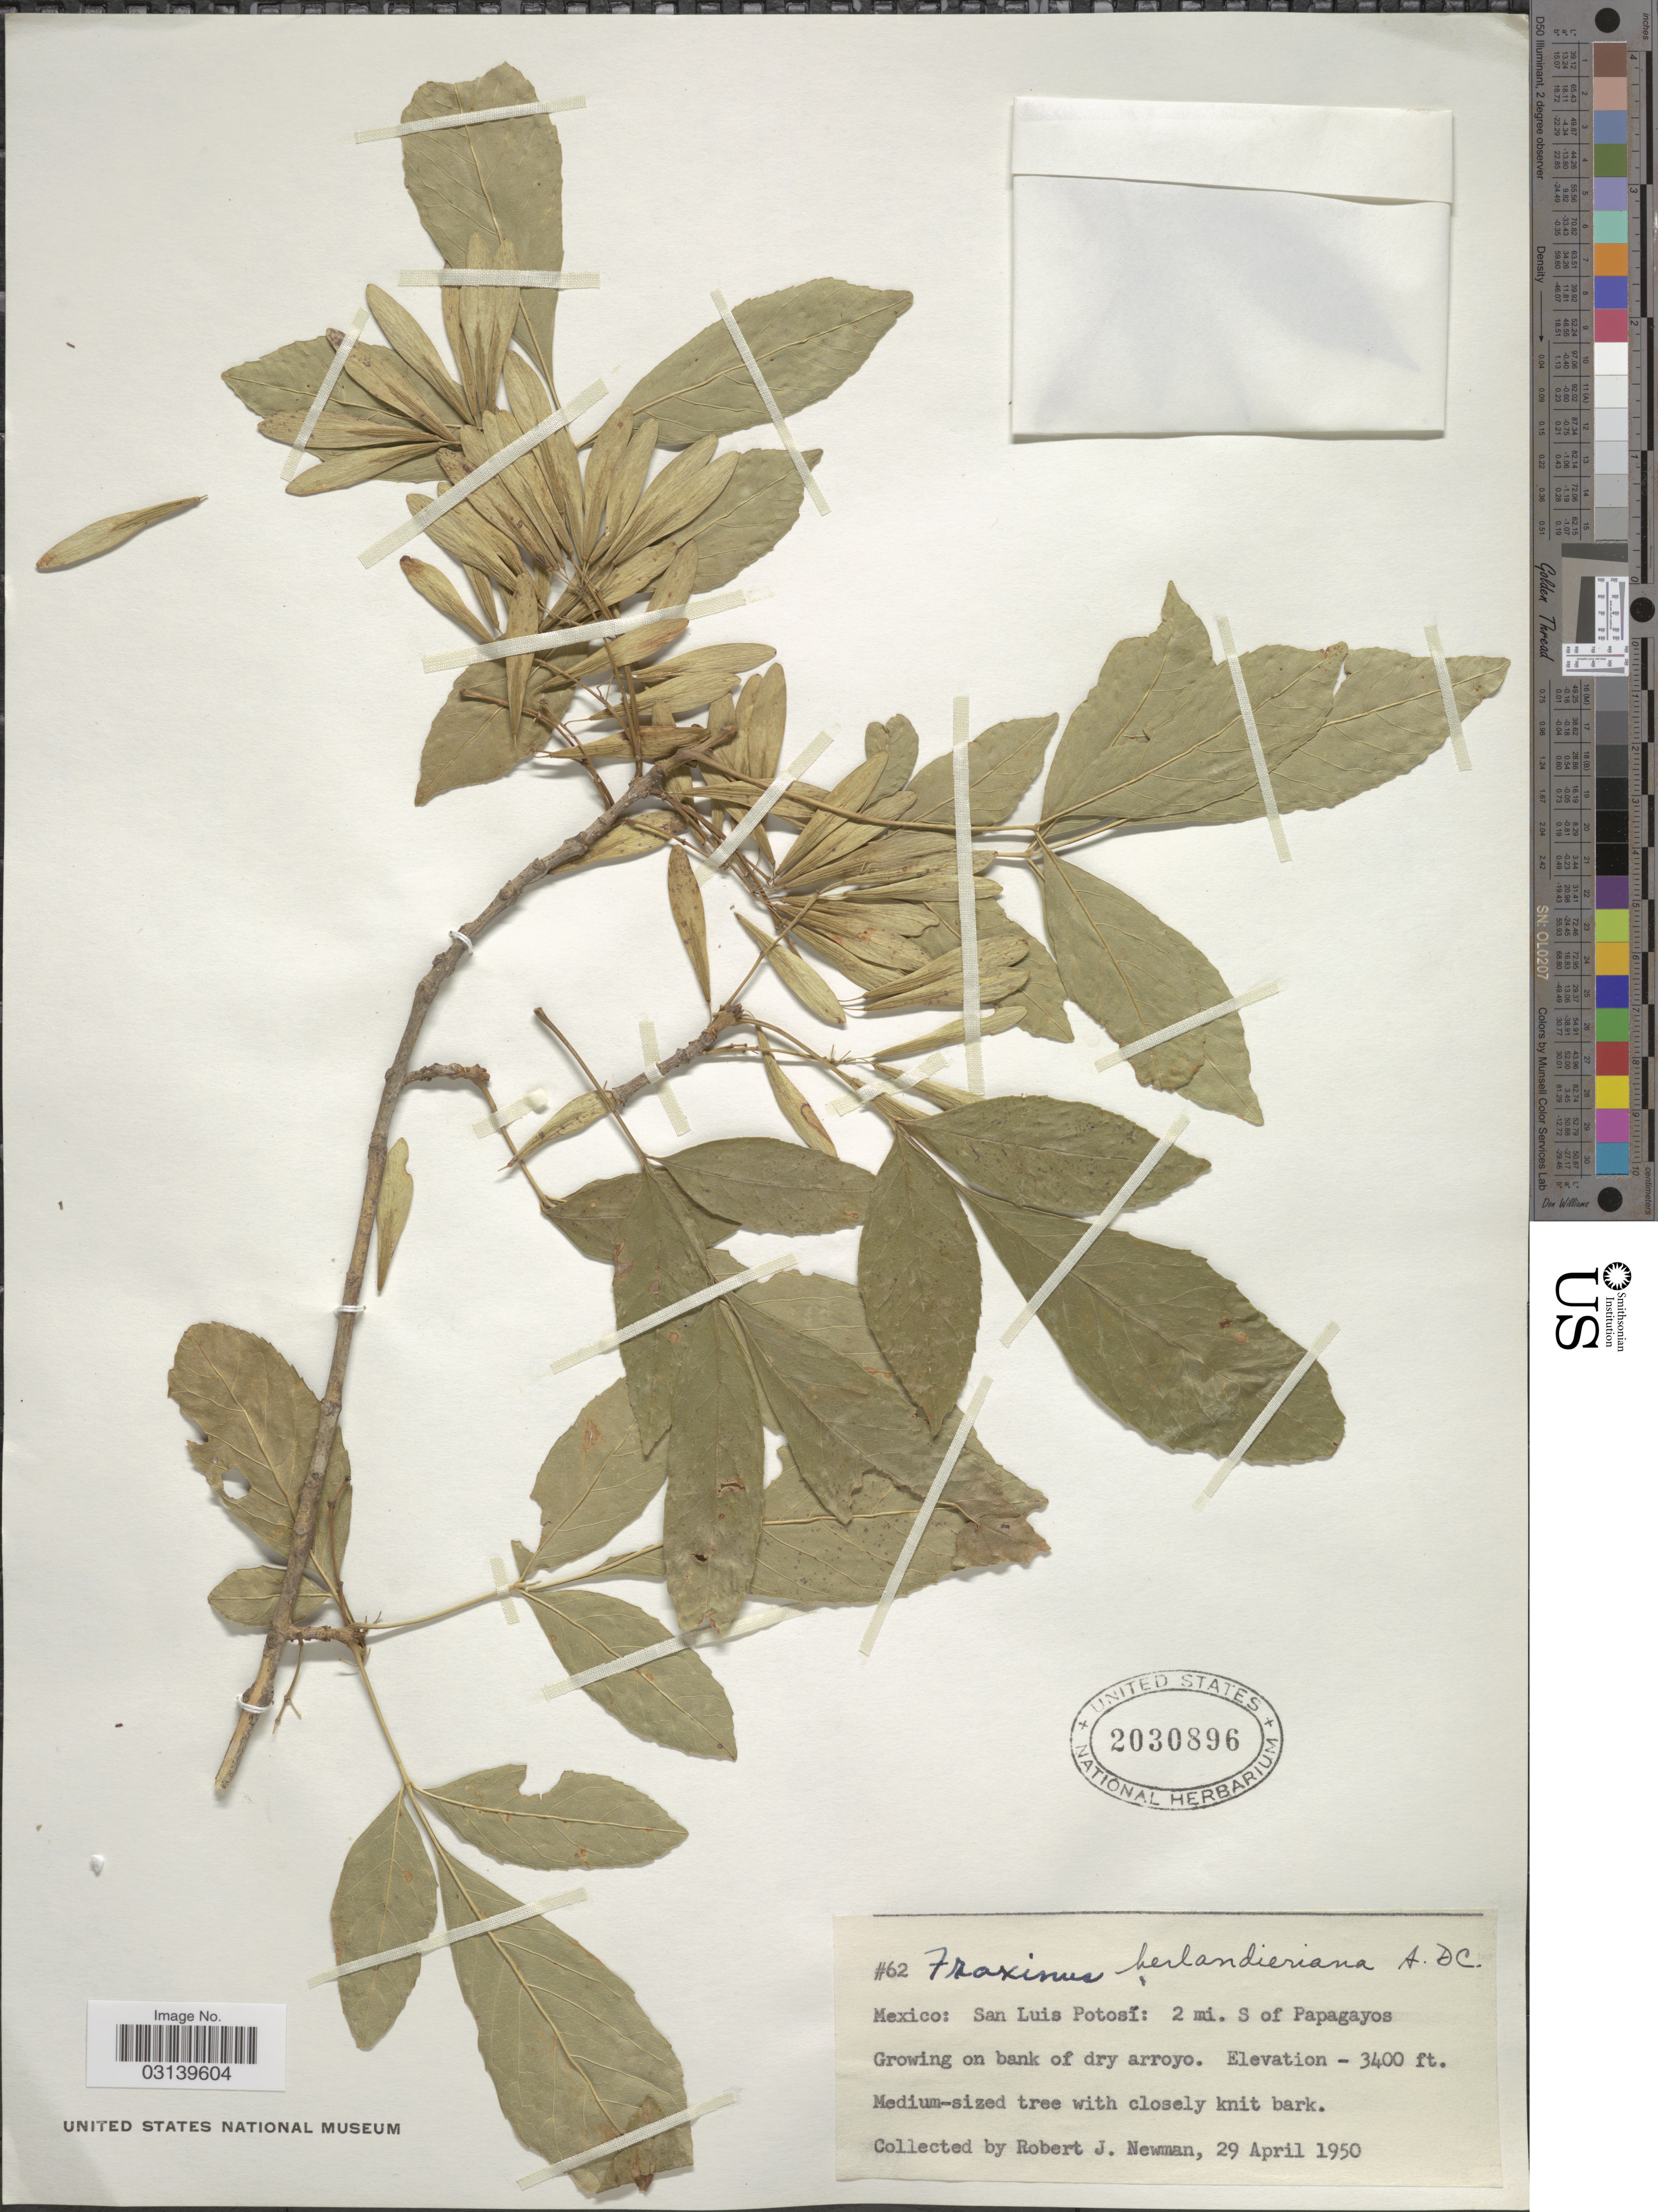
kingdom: Plantae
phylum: Tracheophyta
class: Magnoliopsida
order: Lamiales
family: Oleaceae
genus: Fraxinus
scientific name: Fraxinus berlandieriana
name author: A. DC.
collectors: R. J. Newman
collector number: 62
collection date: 1950-04-29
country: Mexico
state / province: San Luis Potosí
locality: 2 mi. S of Papagayos.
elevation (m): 1036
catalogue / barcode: US 2030896